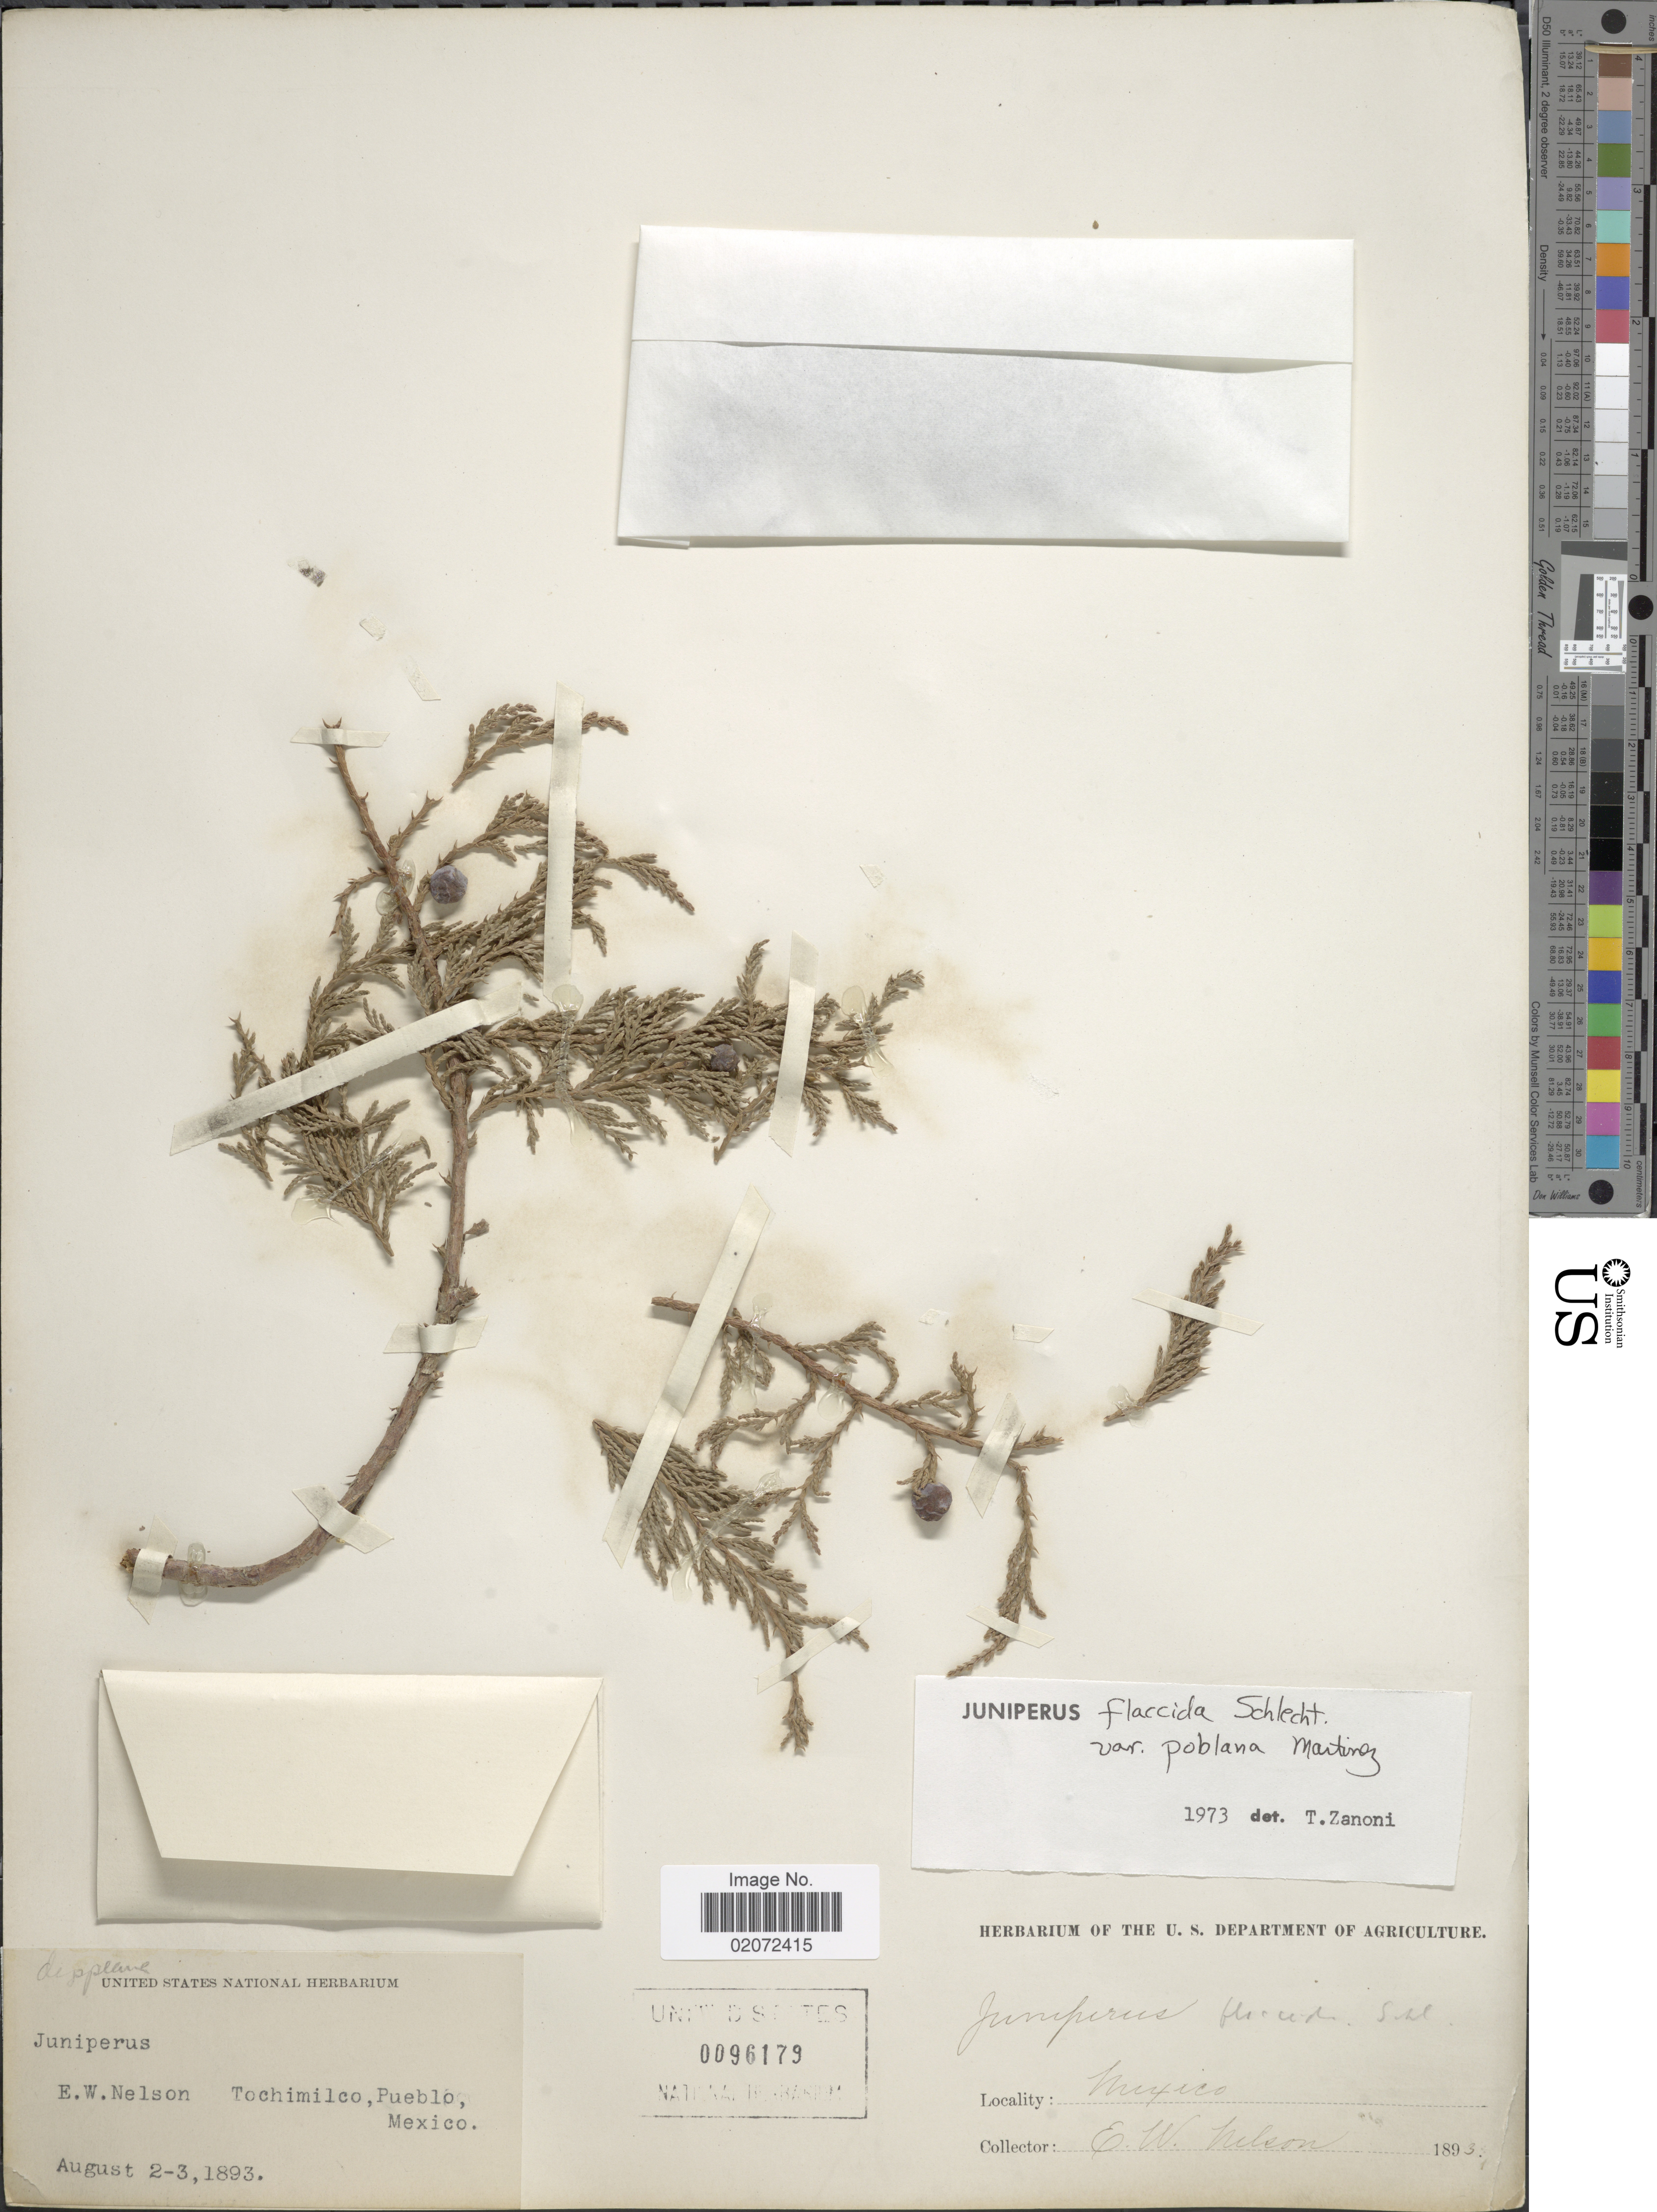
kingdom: Plantae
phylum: Tracheophyta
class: Pinopsida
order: Pinales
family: Cupressaceae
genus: Juniperus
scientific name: Juniperus flaccida var. poblana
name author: Martínez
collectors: E. W. Nelson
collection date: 1893-08-02/1893-08-03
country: Mexico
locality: Tochimilco, Pueblo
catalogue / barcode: US 96179